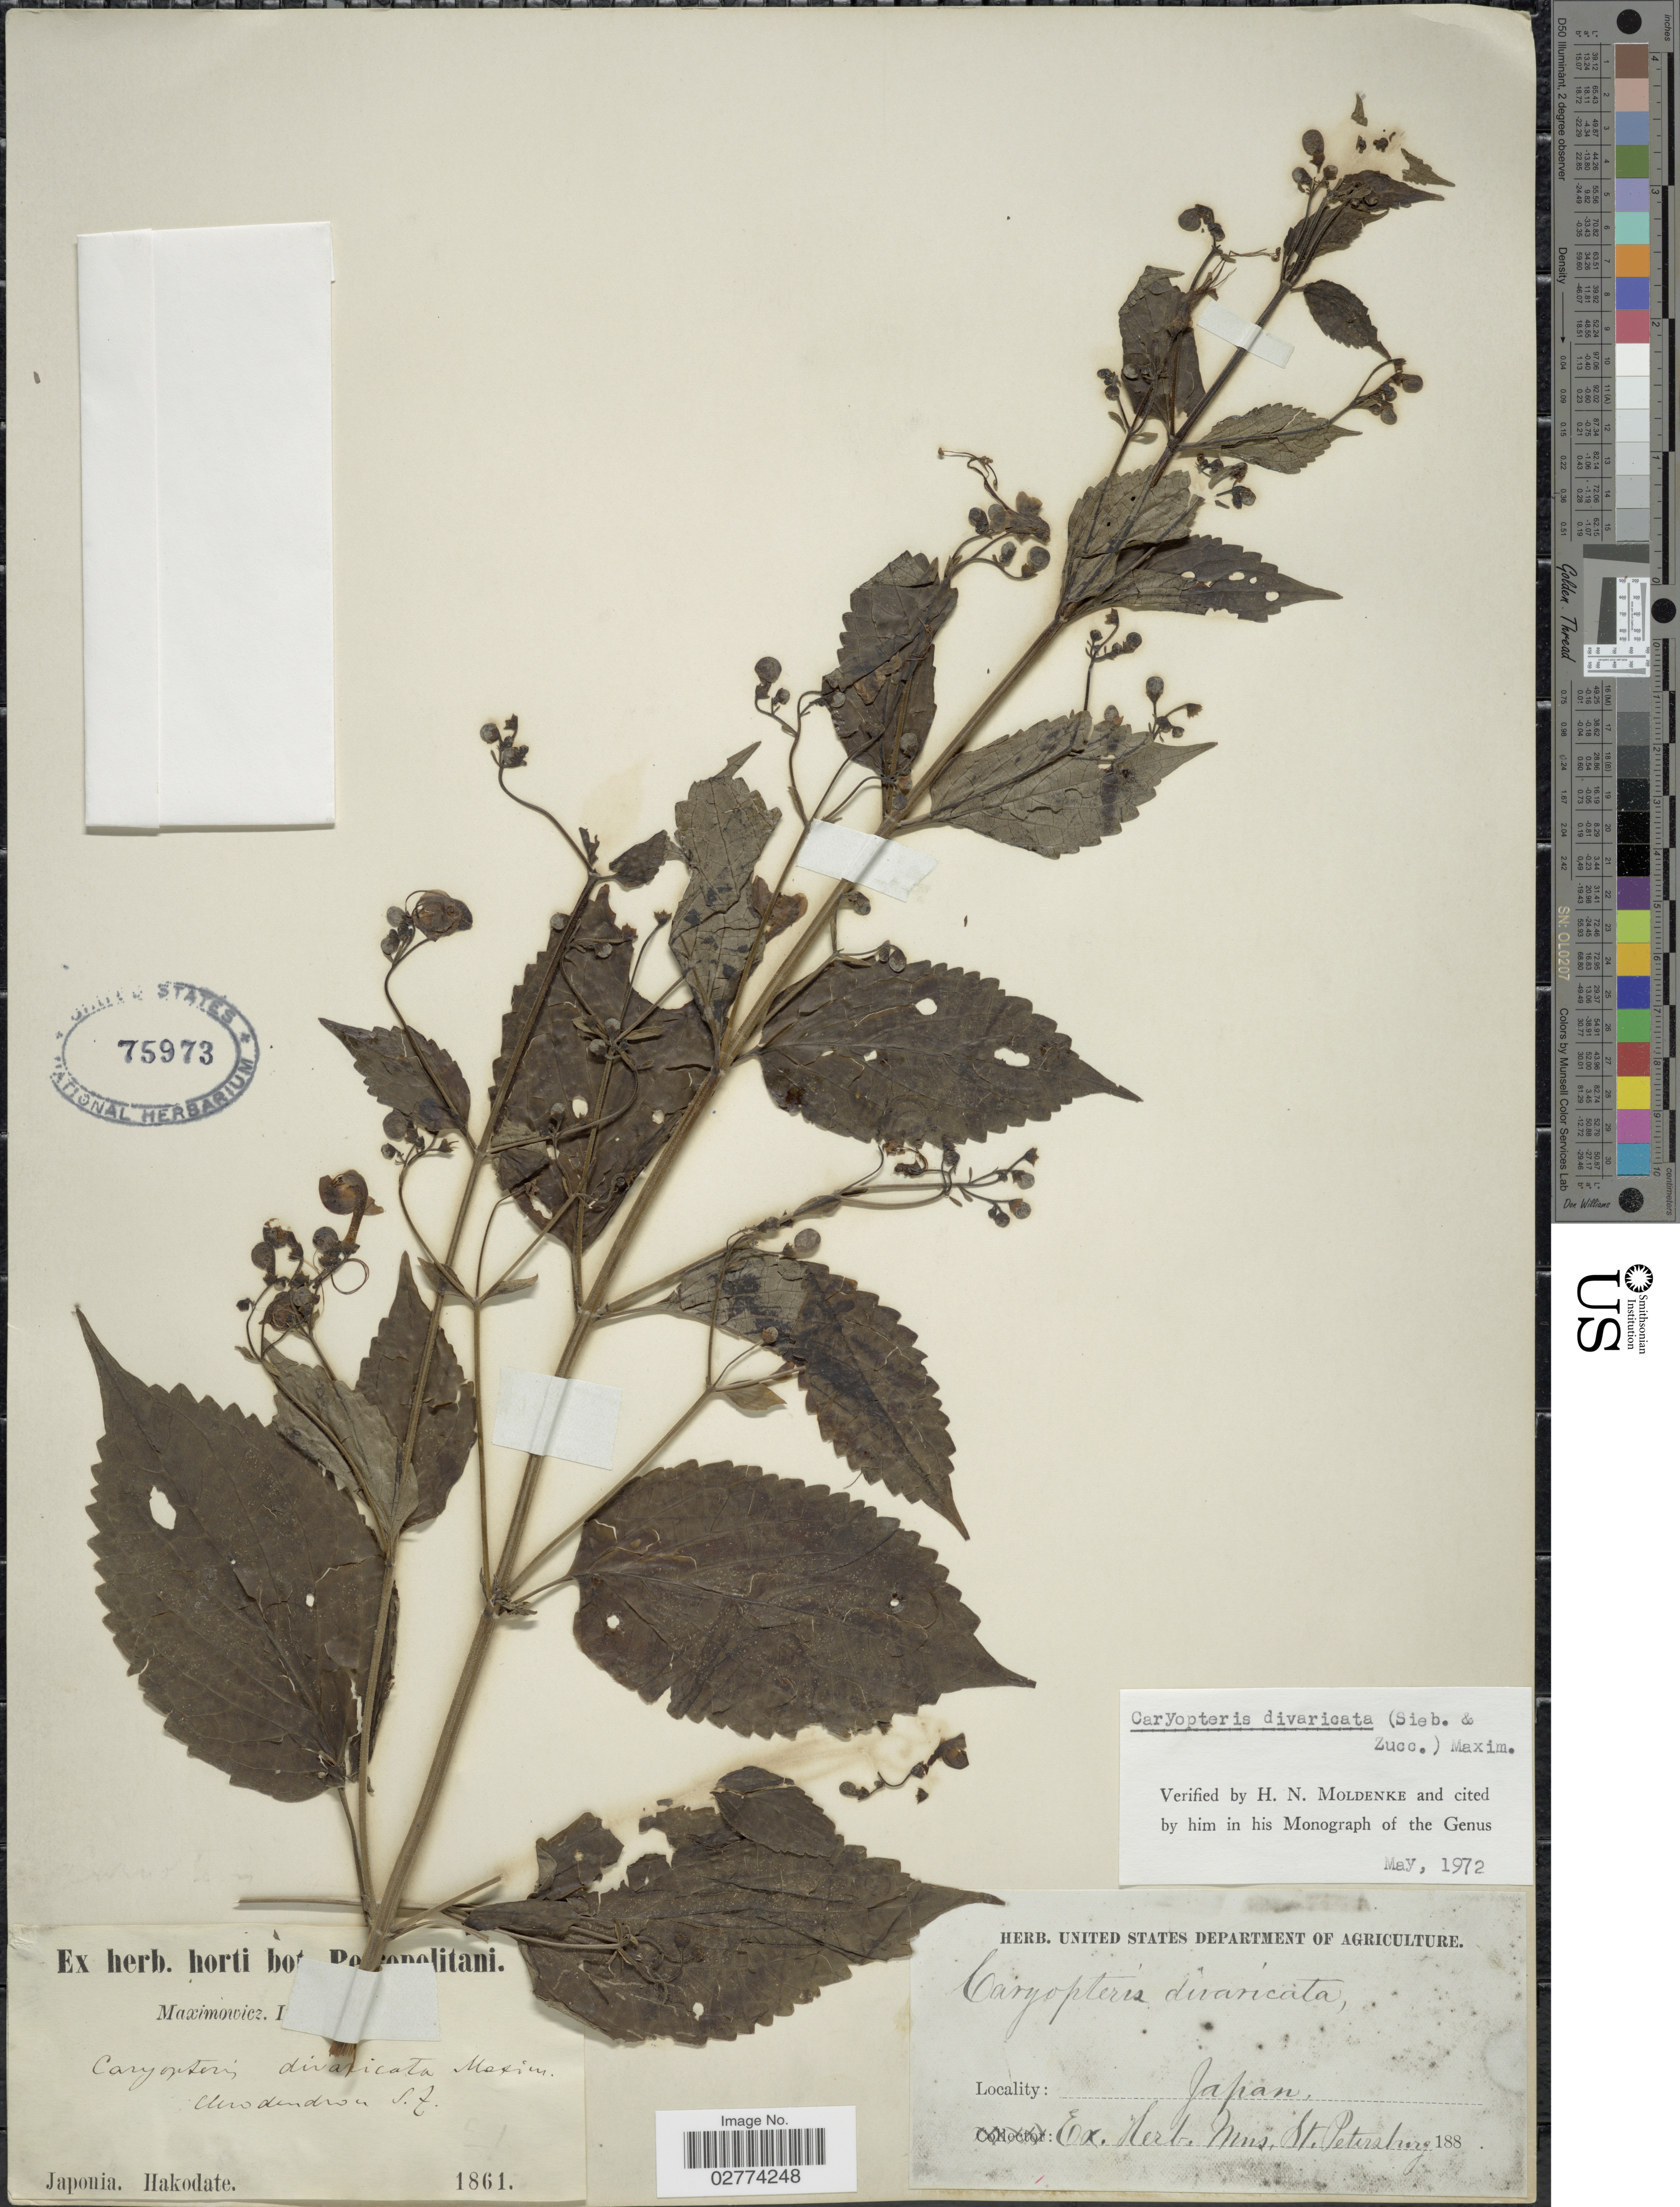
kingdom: Plantae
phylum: Tracheophyta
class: Magnoliopsida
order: Lamiales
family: Lamiaceae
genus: Caryopteris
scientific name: Caryopteris divaricata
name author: Maxim.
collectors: Maximowicz, --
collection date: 1861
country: Japan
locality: Hakodate.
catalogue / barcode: US 75973